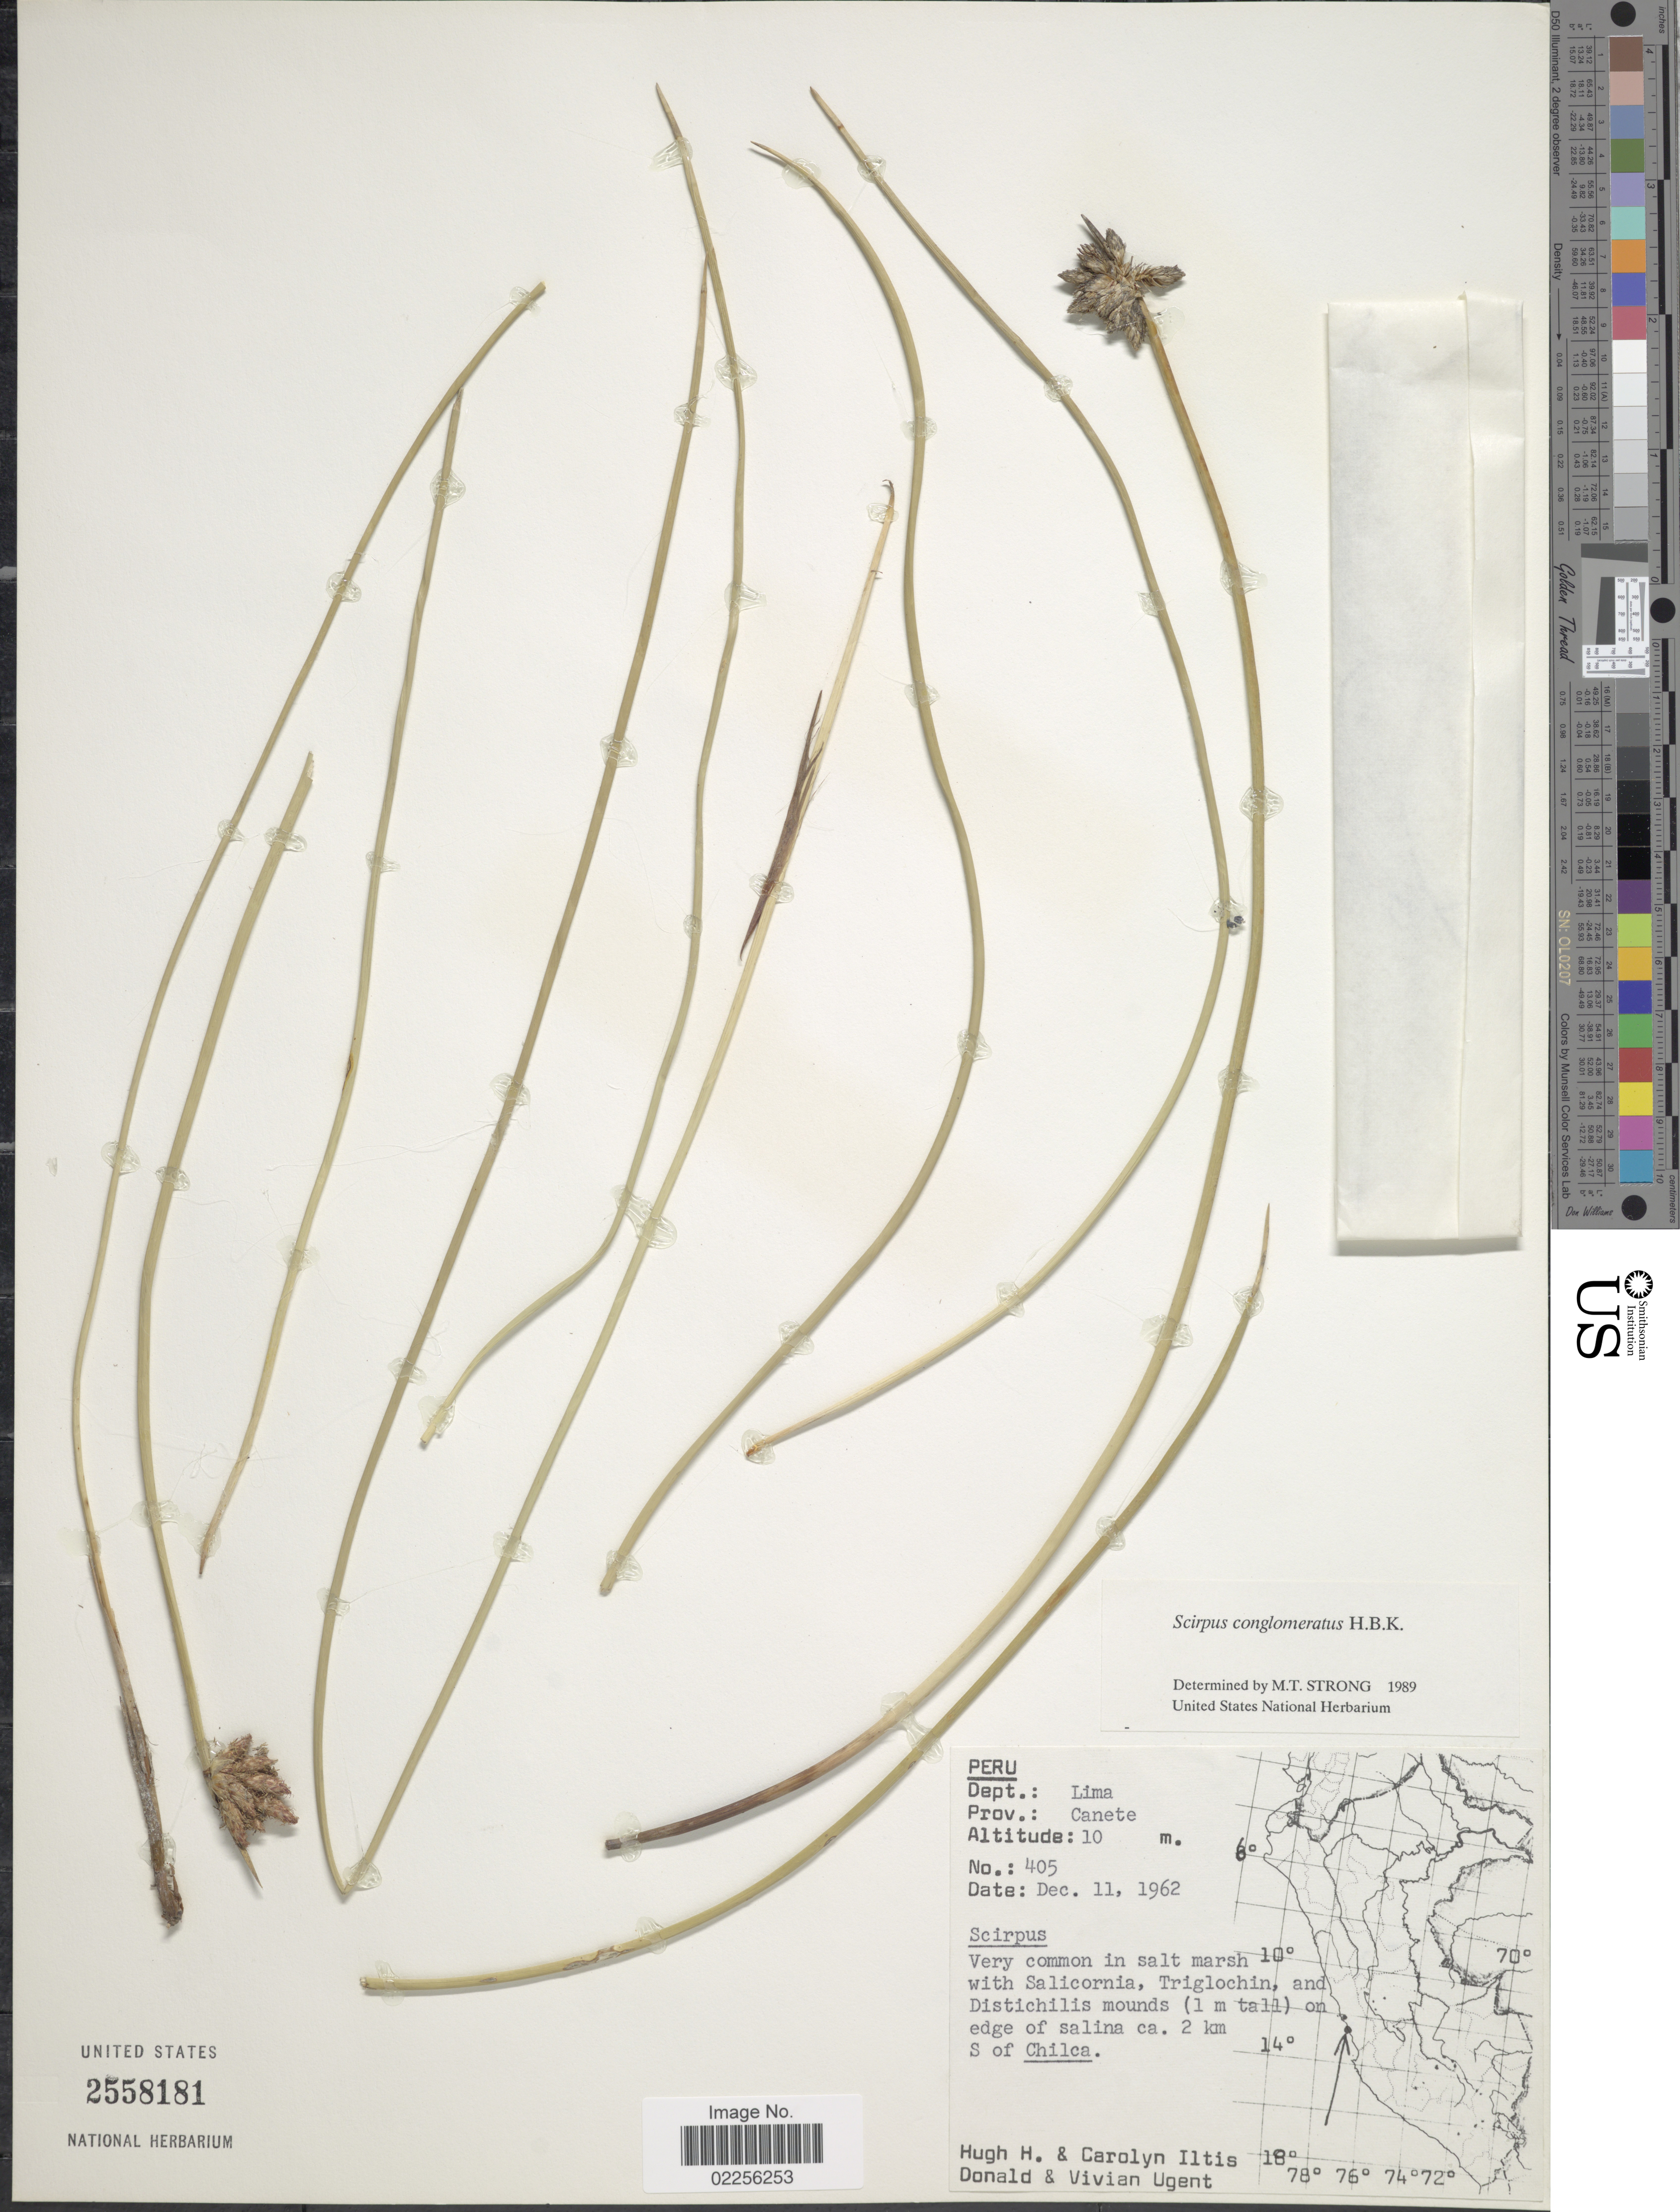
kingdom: Plantae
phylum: Tracheophyta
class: Liliopsida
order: Poales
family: Cyperaceae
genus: Schoenoplectus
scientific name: Schoenoplectus pungens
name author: (Vahl) Palla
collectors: H. Iltis, C. G. Iltis, D. Ugent & V. Ugent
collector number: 405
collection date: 1962-12-11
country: Peru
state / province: Lima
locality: Dept. Lima, Prov. Canete, on edge of salina ca. 2 km S of Chilca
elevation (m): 10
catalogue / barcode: US 2558181